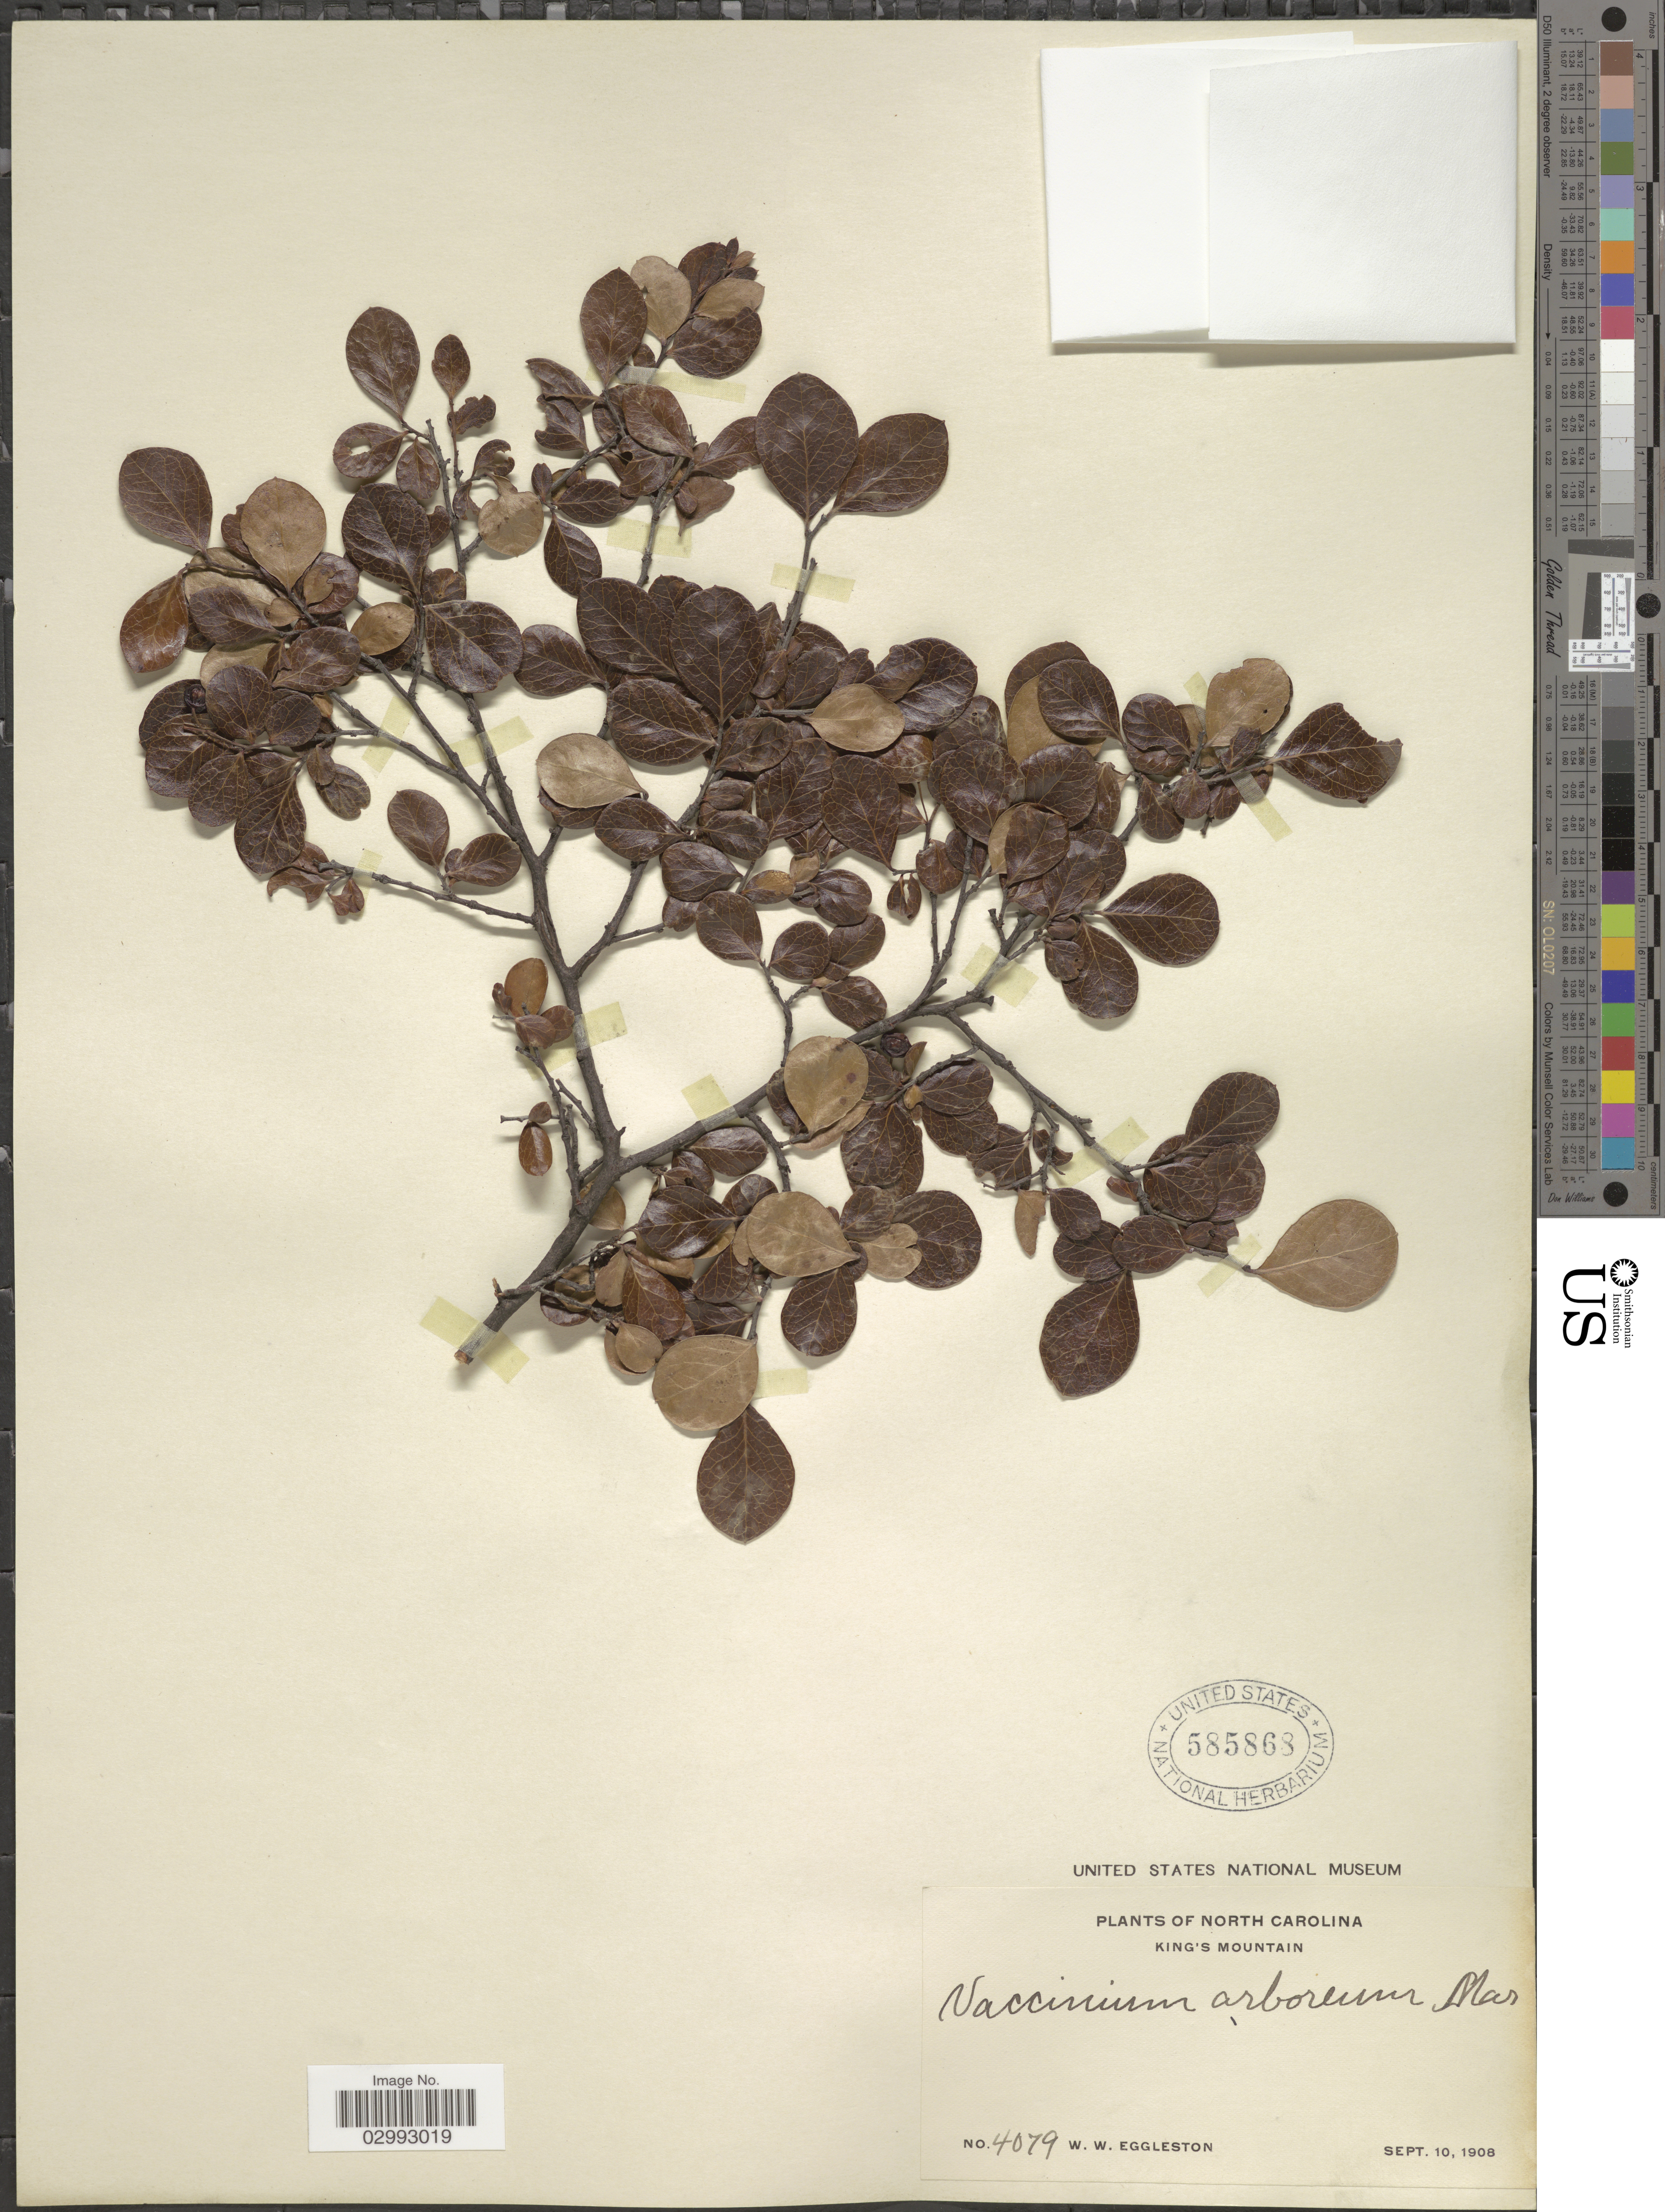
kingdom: Plantae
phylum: Tracheophyta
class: Magnoliopsida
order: Ericales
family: Ericaceae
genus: Batodendron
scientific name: Batodendron arboreum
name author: Nutt.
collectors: W. W. Eggleston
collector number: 4079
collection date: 1908-09-10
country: United States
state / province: North Carolina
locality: King's mountain.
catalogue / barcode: US 585868